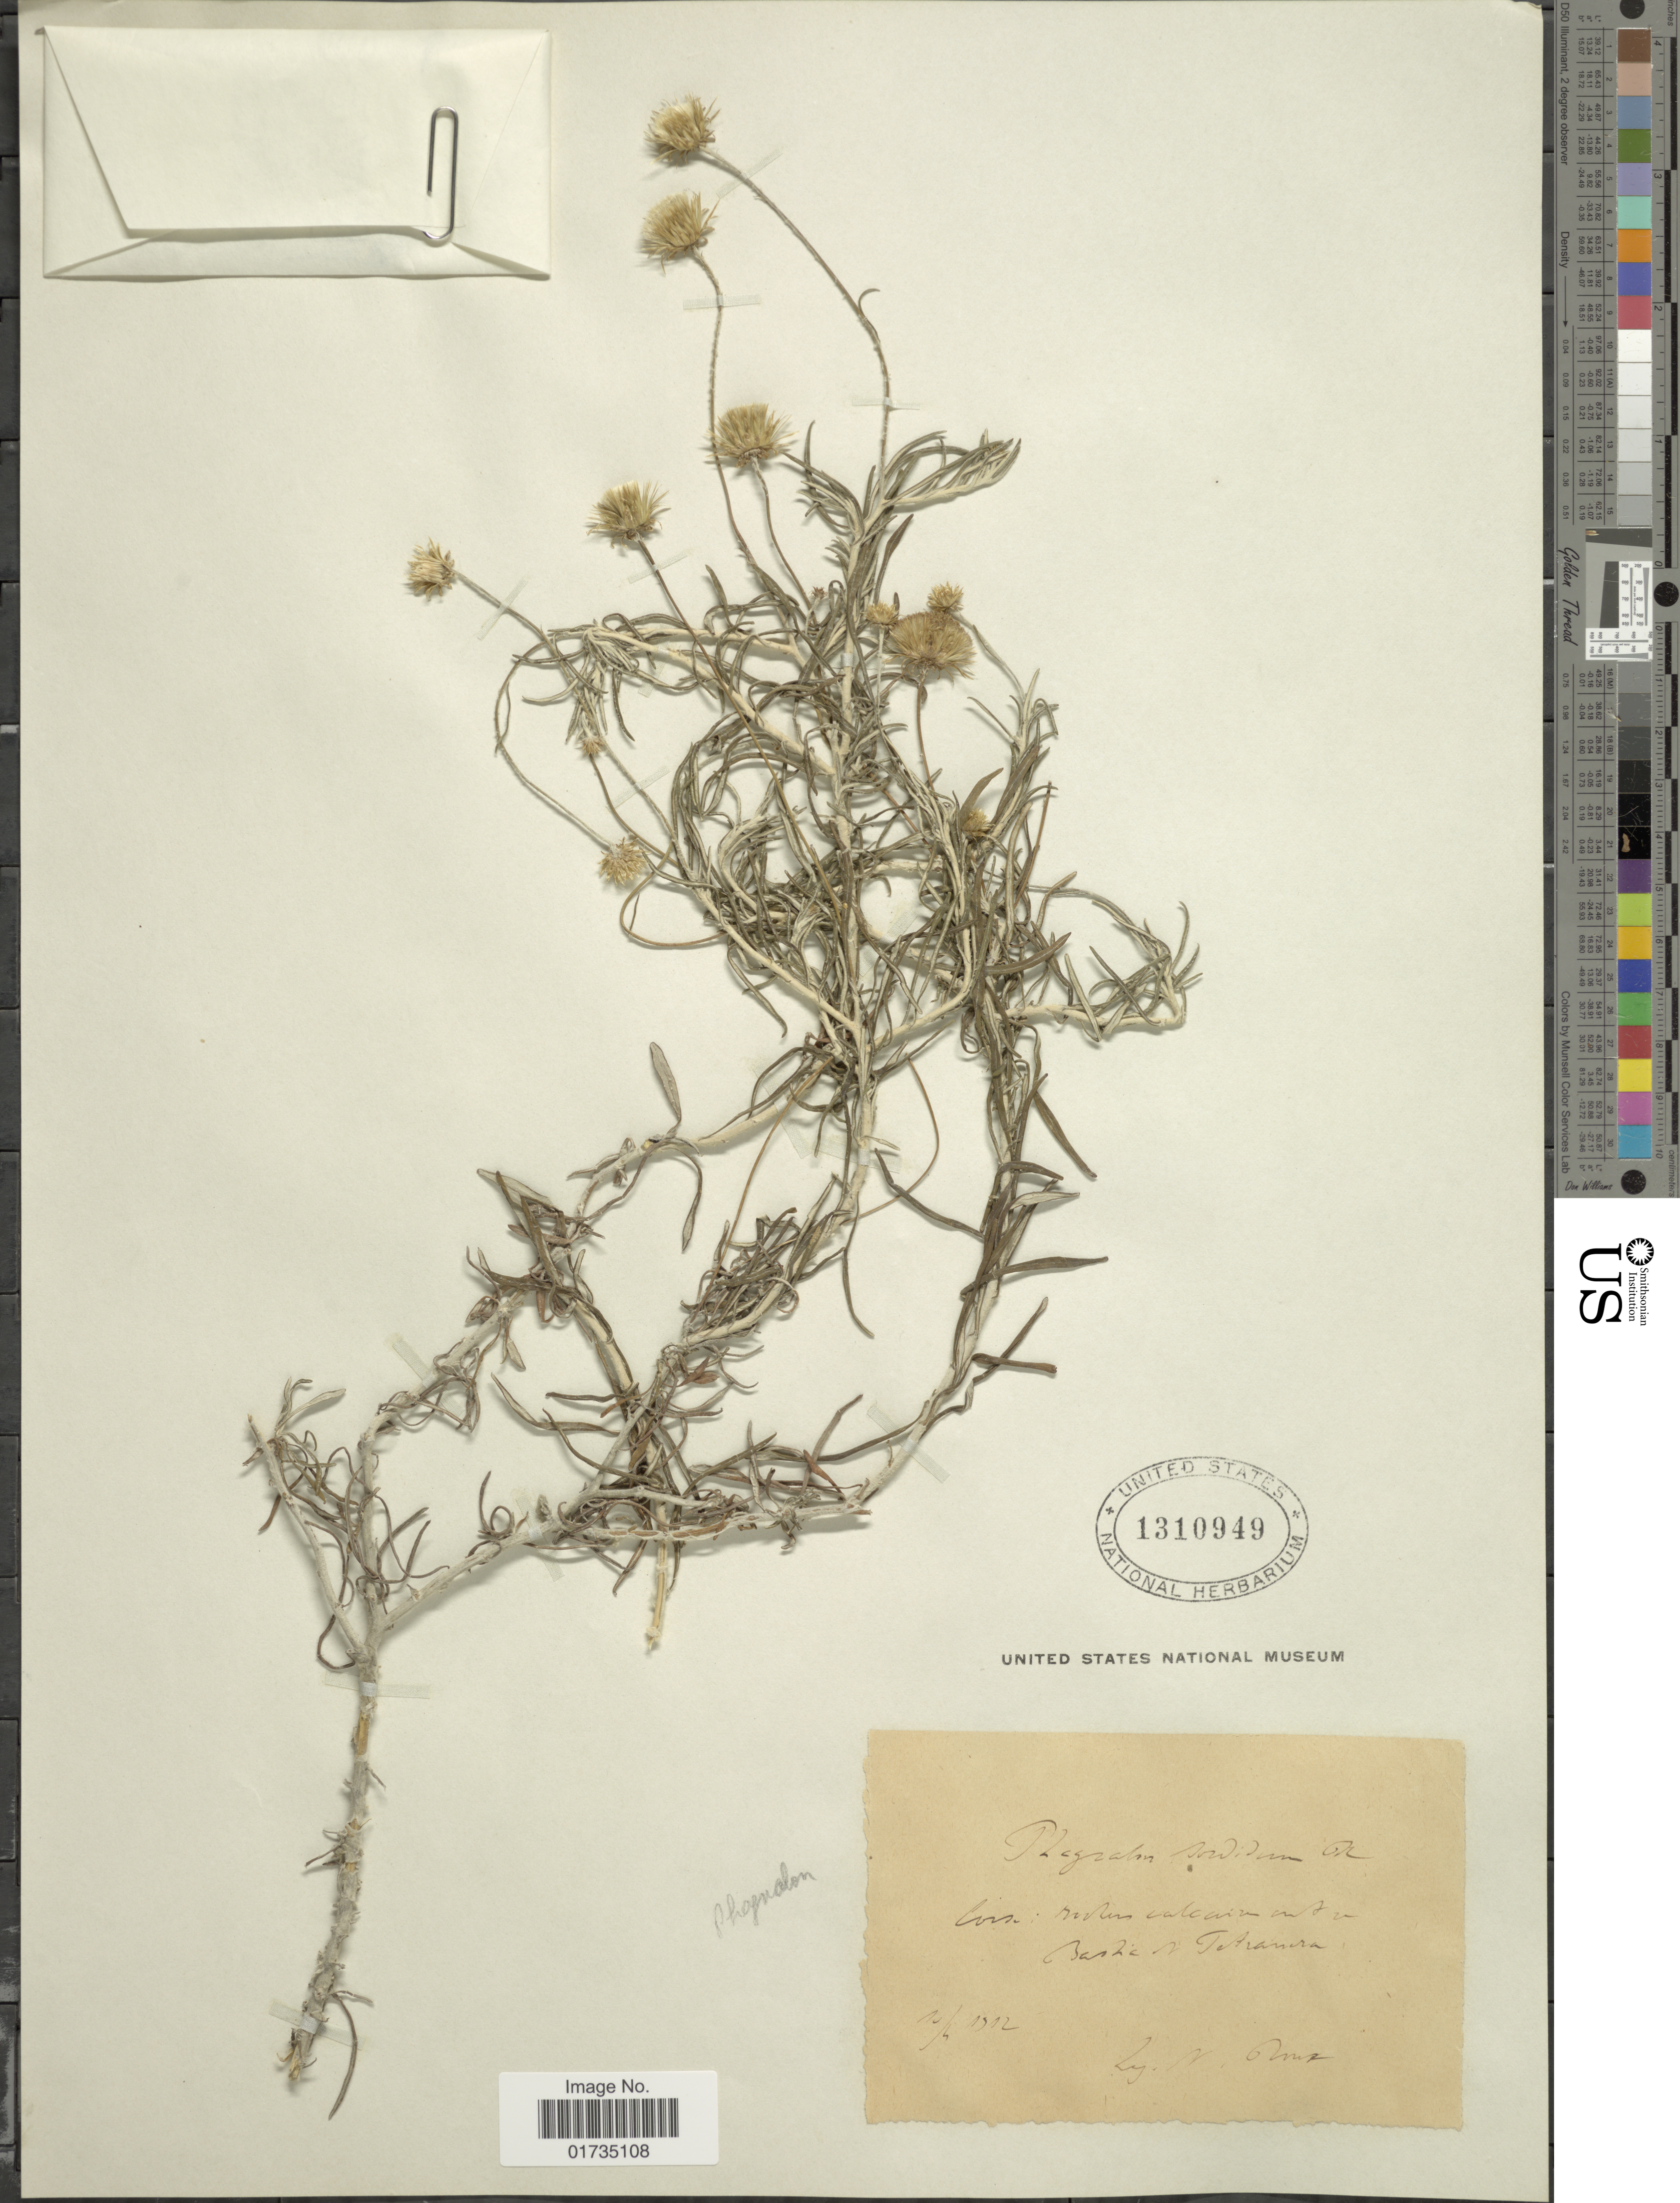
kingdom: Plantae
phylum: Tracheophyta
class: Magnoliopsida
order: Asterales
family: Asteraceae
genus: Phagnalon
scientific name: Phagnalon sordidum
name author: (L.) Rchb.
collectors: N. D. Cruz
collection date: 1902-05-10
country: France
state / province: Corsica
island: Corse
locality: Corsica: rocking calcura mt in Barke N. T Aransira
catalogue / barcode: US 1310949